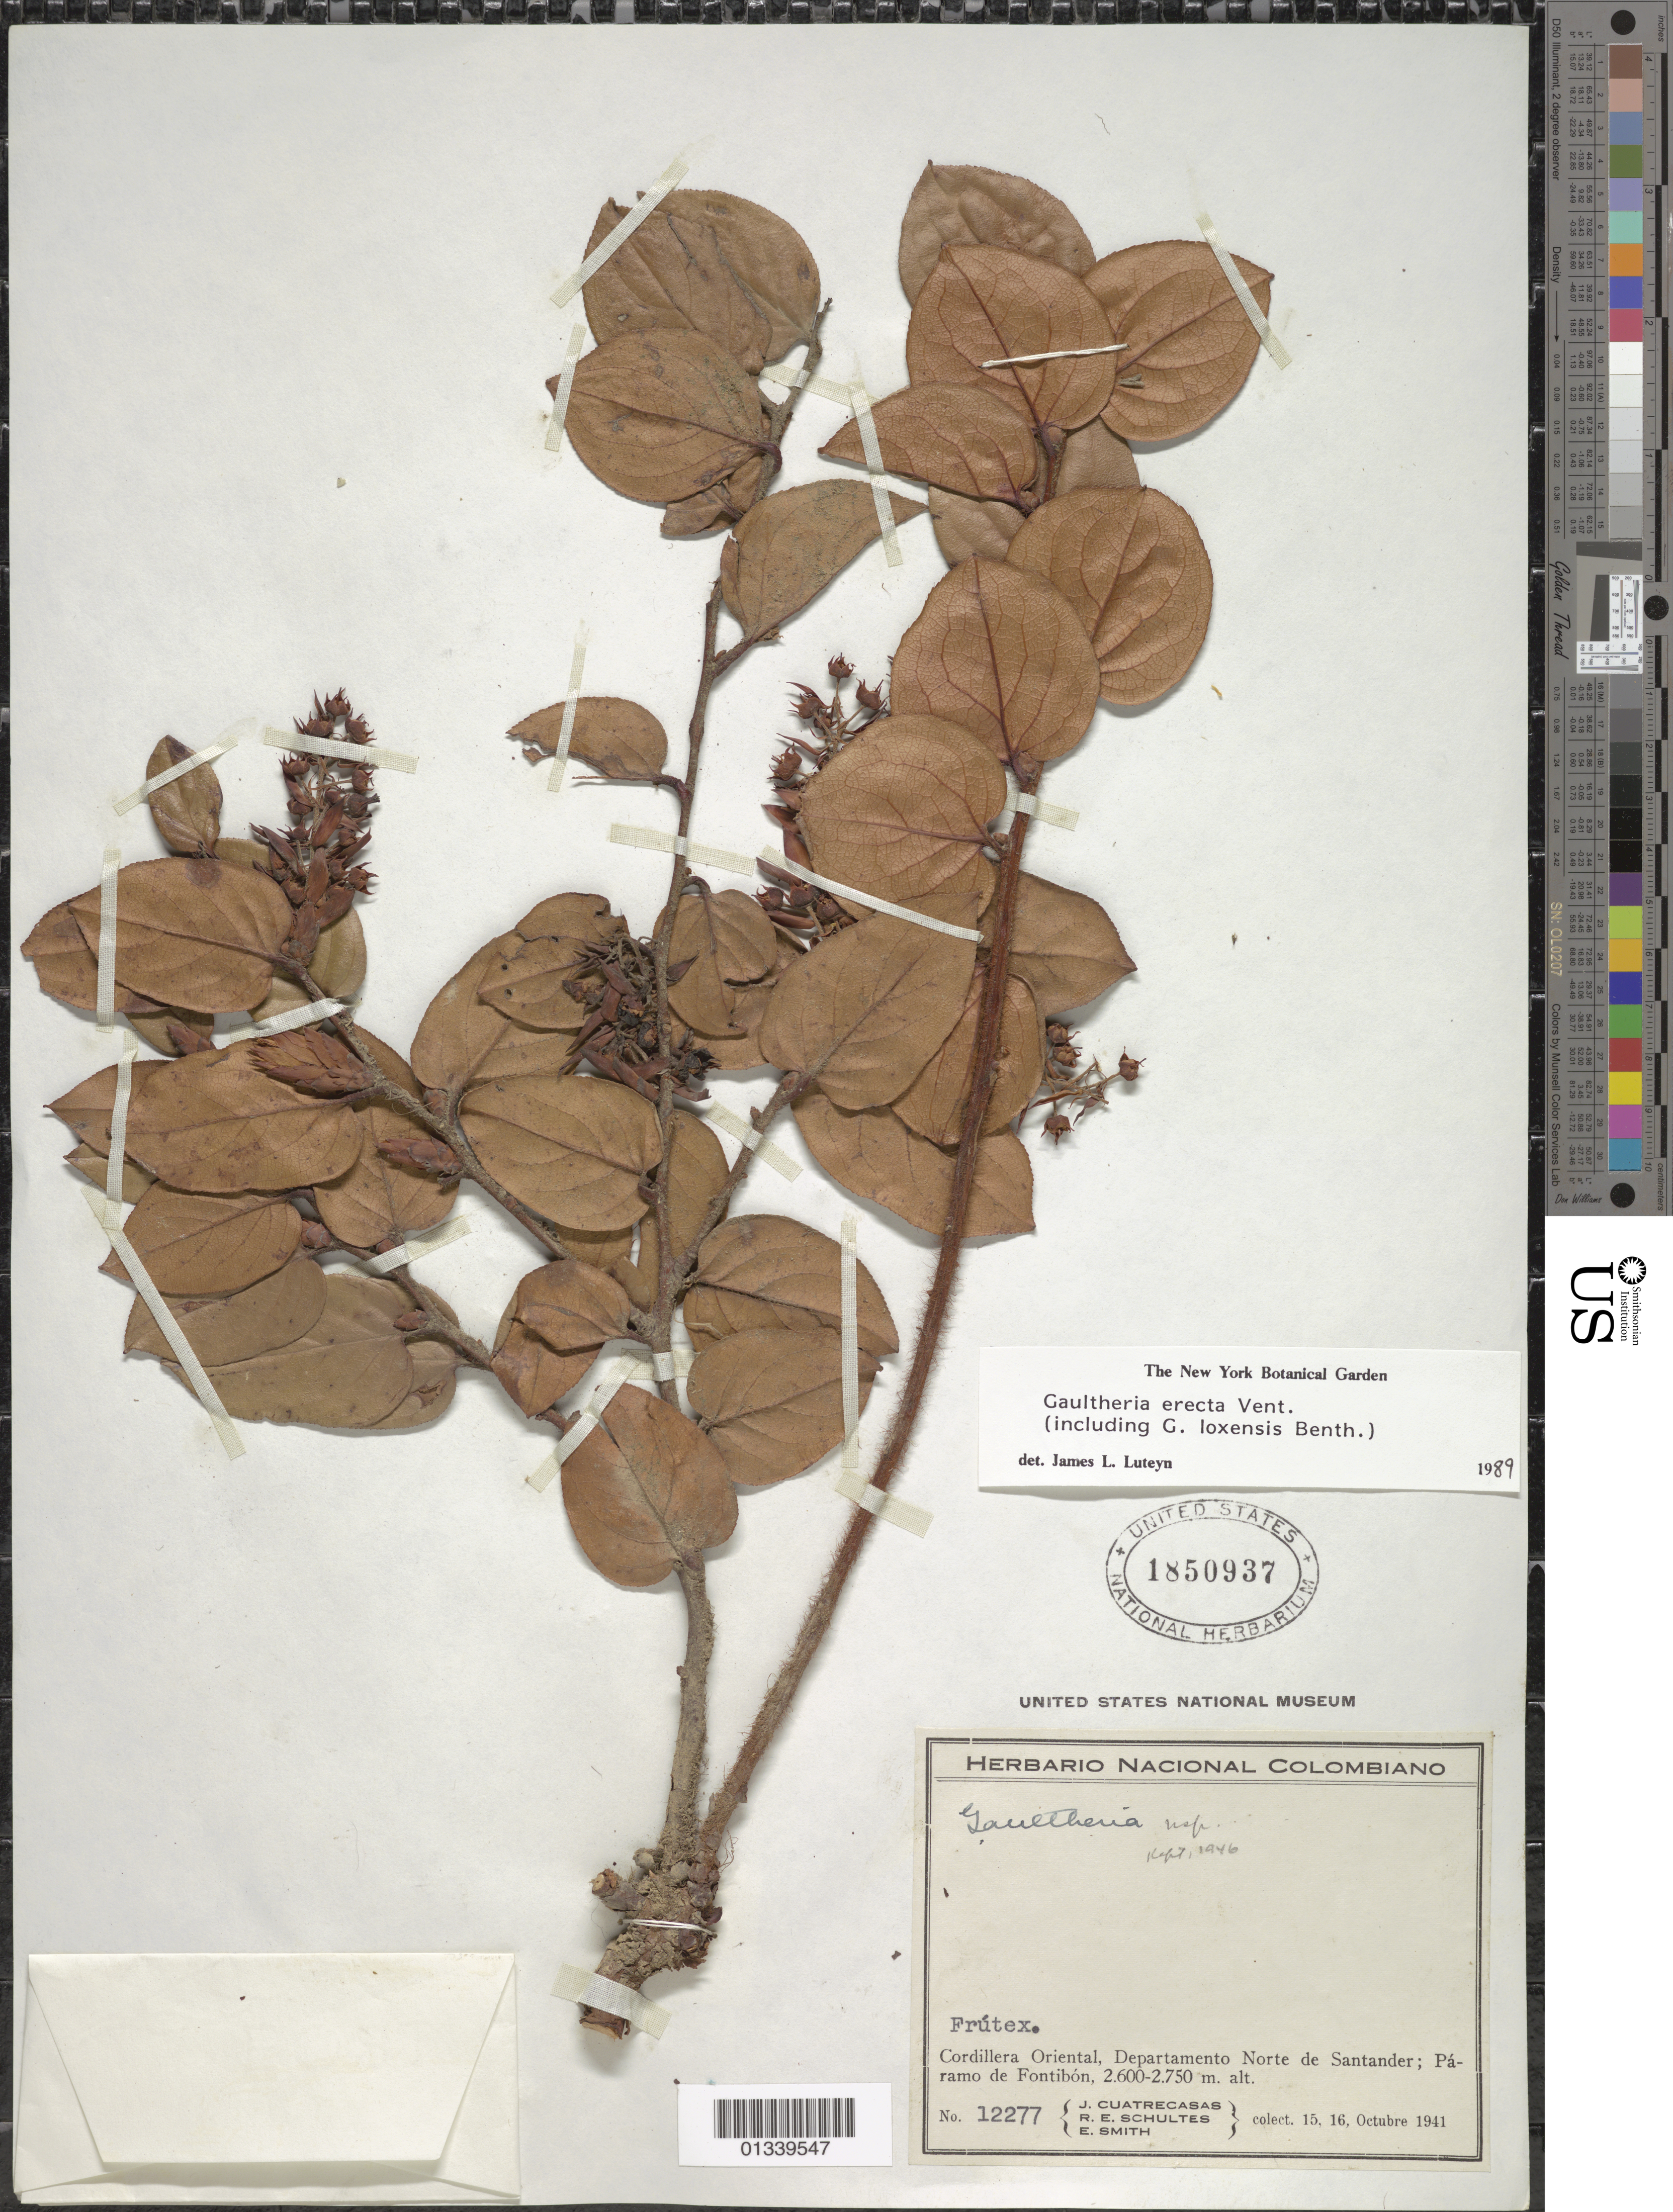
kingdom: Plantae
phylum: Tracheophyta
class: Magnoliopsida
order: Ericales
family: Ericaceae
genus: Gaultheria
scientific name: Gaultheria erecta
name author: Vent.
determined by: Luteyn, J. L.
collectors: J. Cuatrecasas, R. E. Schultes & E. E. Smith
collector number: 12277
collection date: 1941-10-15/1941-10-16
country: Colombia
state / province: Norte de Santander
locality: Cordillera Oriental; Paramo de Fontibon.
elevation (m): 2600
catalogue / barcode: US 1850937